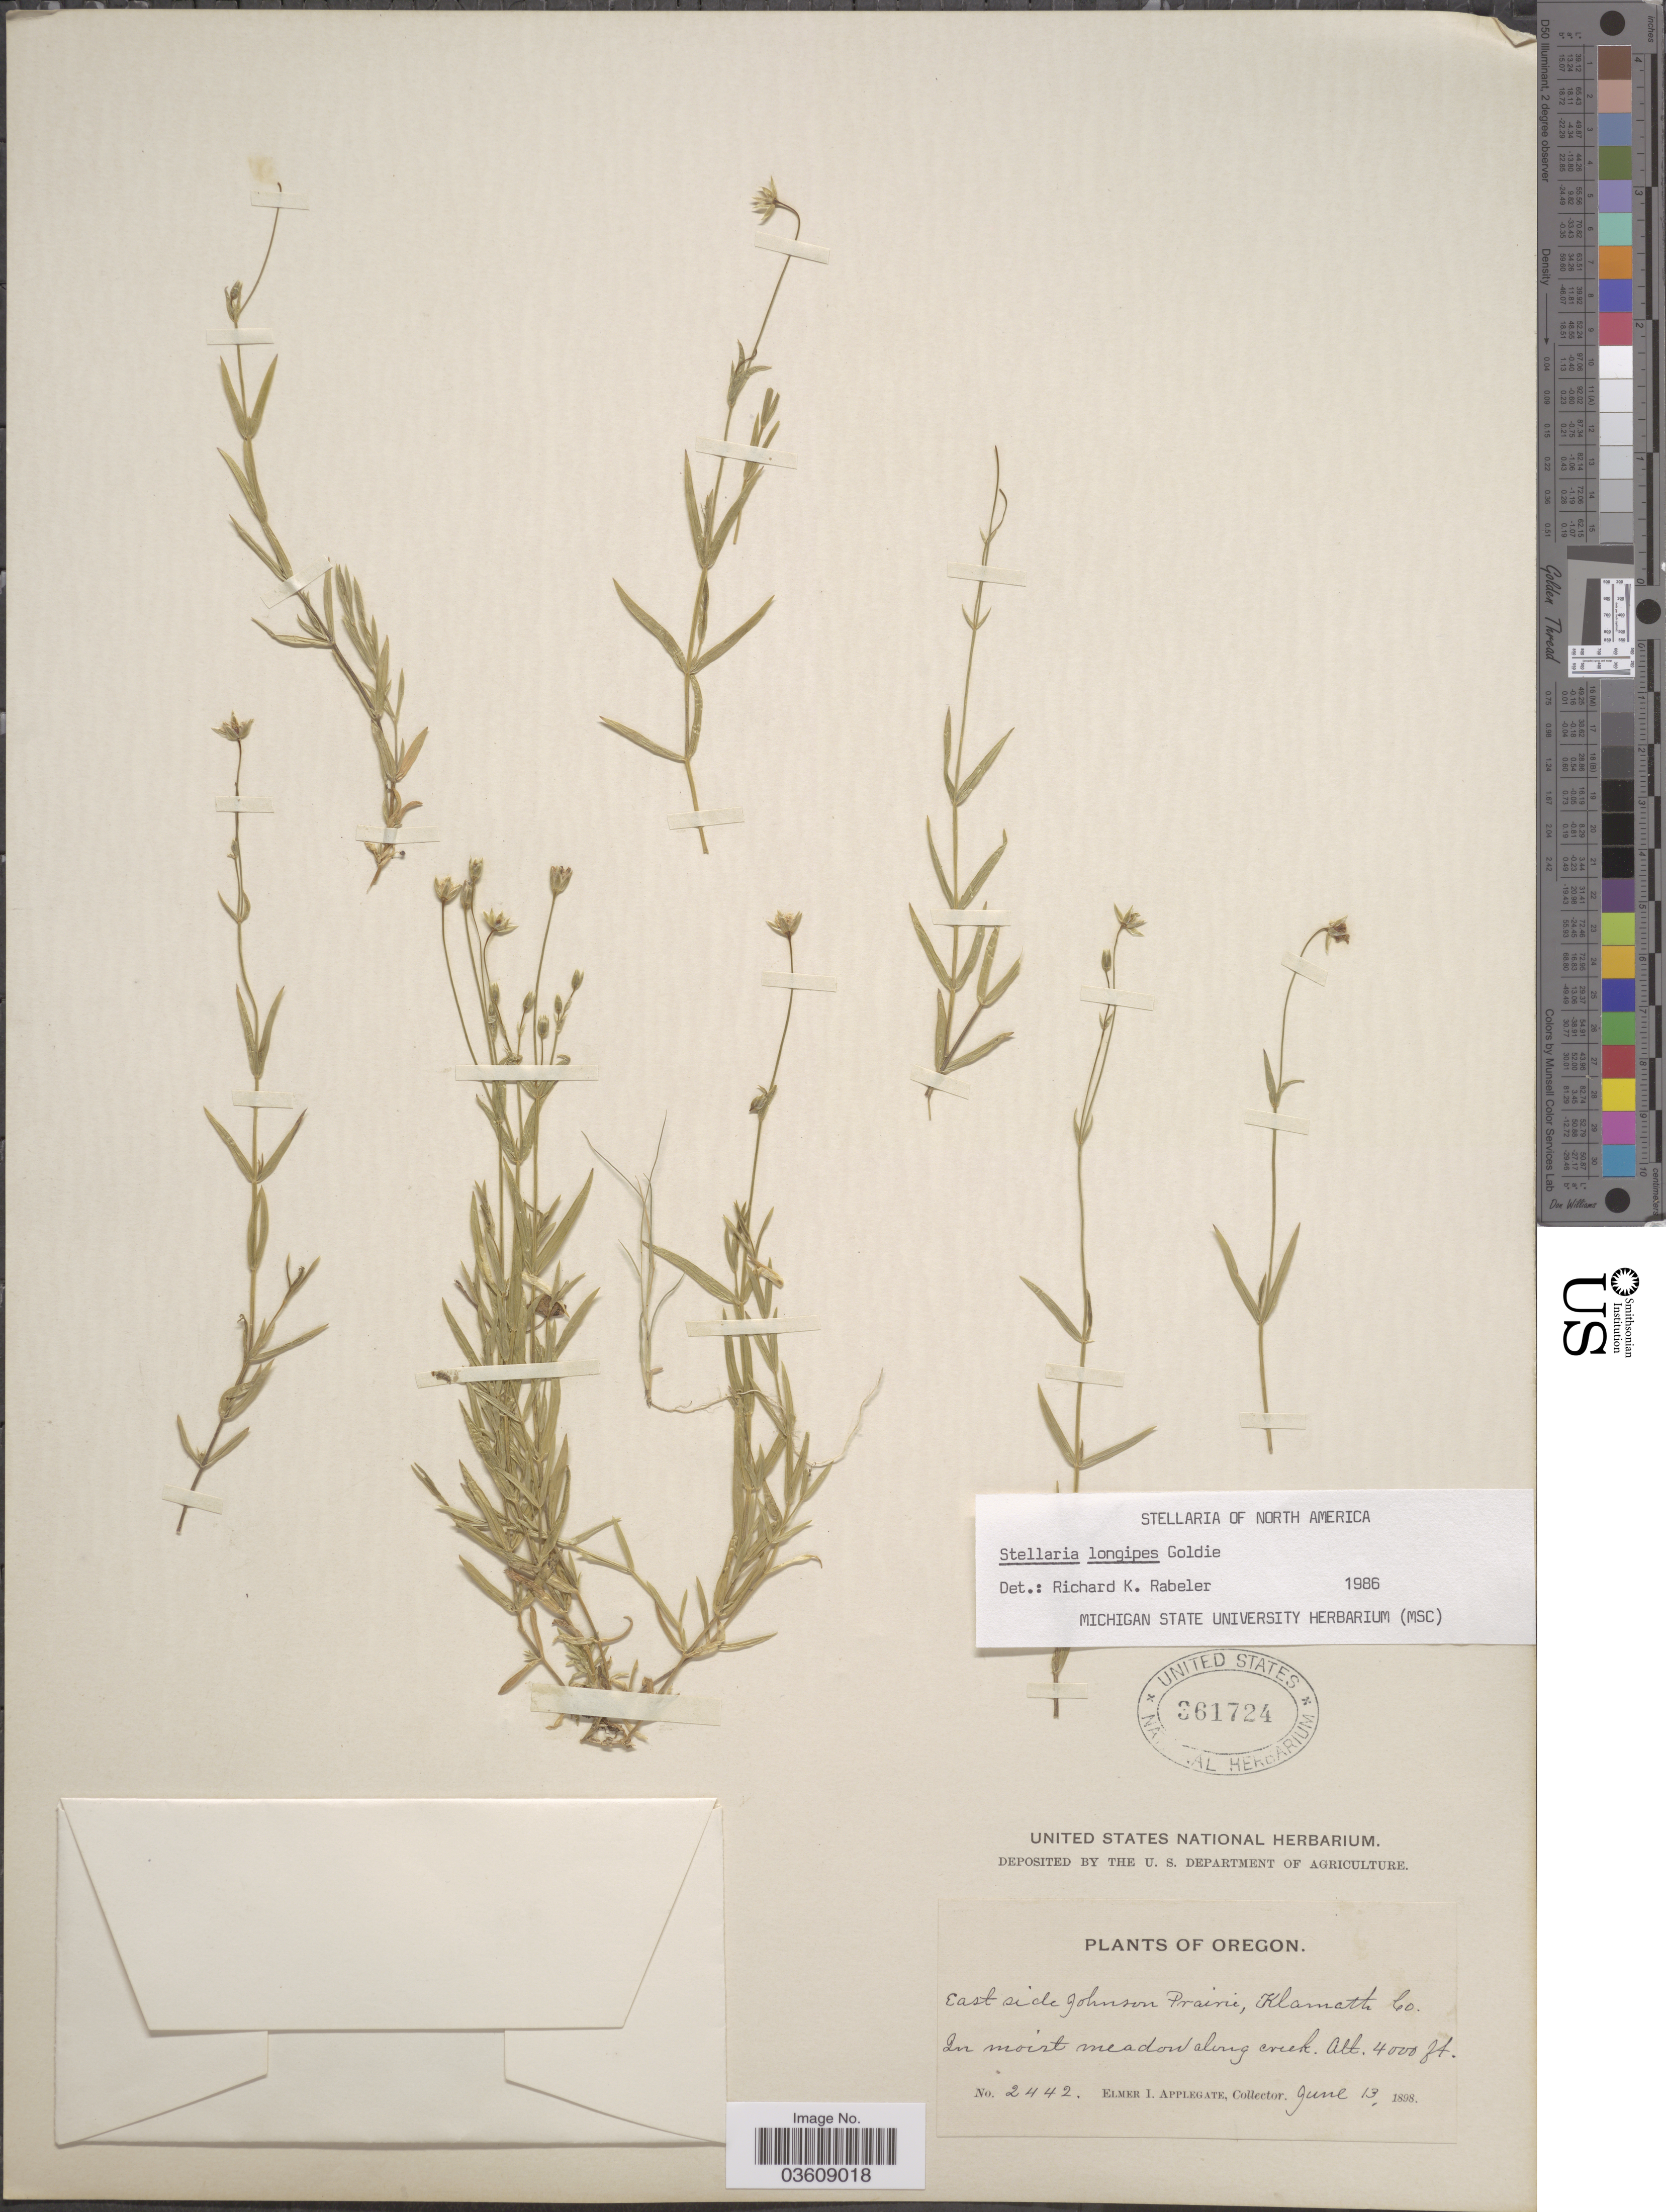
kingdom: Plantae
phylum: Tracheophyta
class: Magnoliopsida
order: Caryophyllales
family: Caryophyllaceae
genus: Stellaria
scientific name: Stellaria longipes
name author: Goldie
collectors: E. I. Applegate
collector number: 2442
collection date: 1898-06-13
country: United States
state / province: Oregon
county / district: Klamath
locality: East side Johnson Prairie, Klamath Co. In moist meadow along creek.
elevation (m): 1219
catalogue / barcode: US 361724